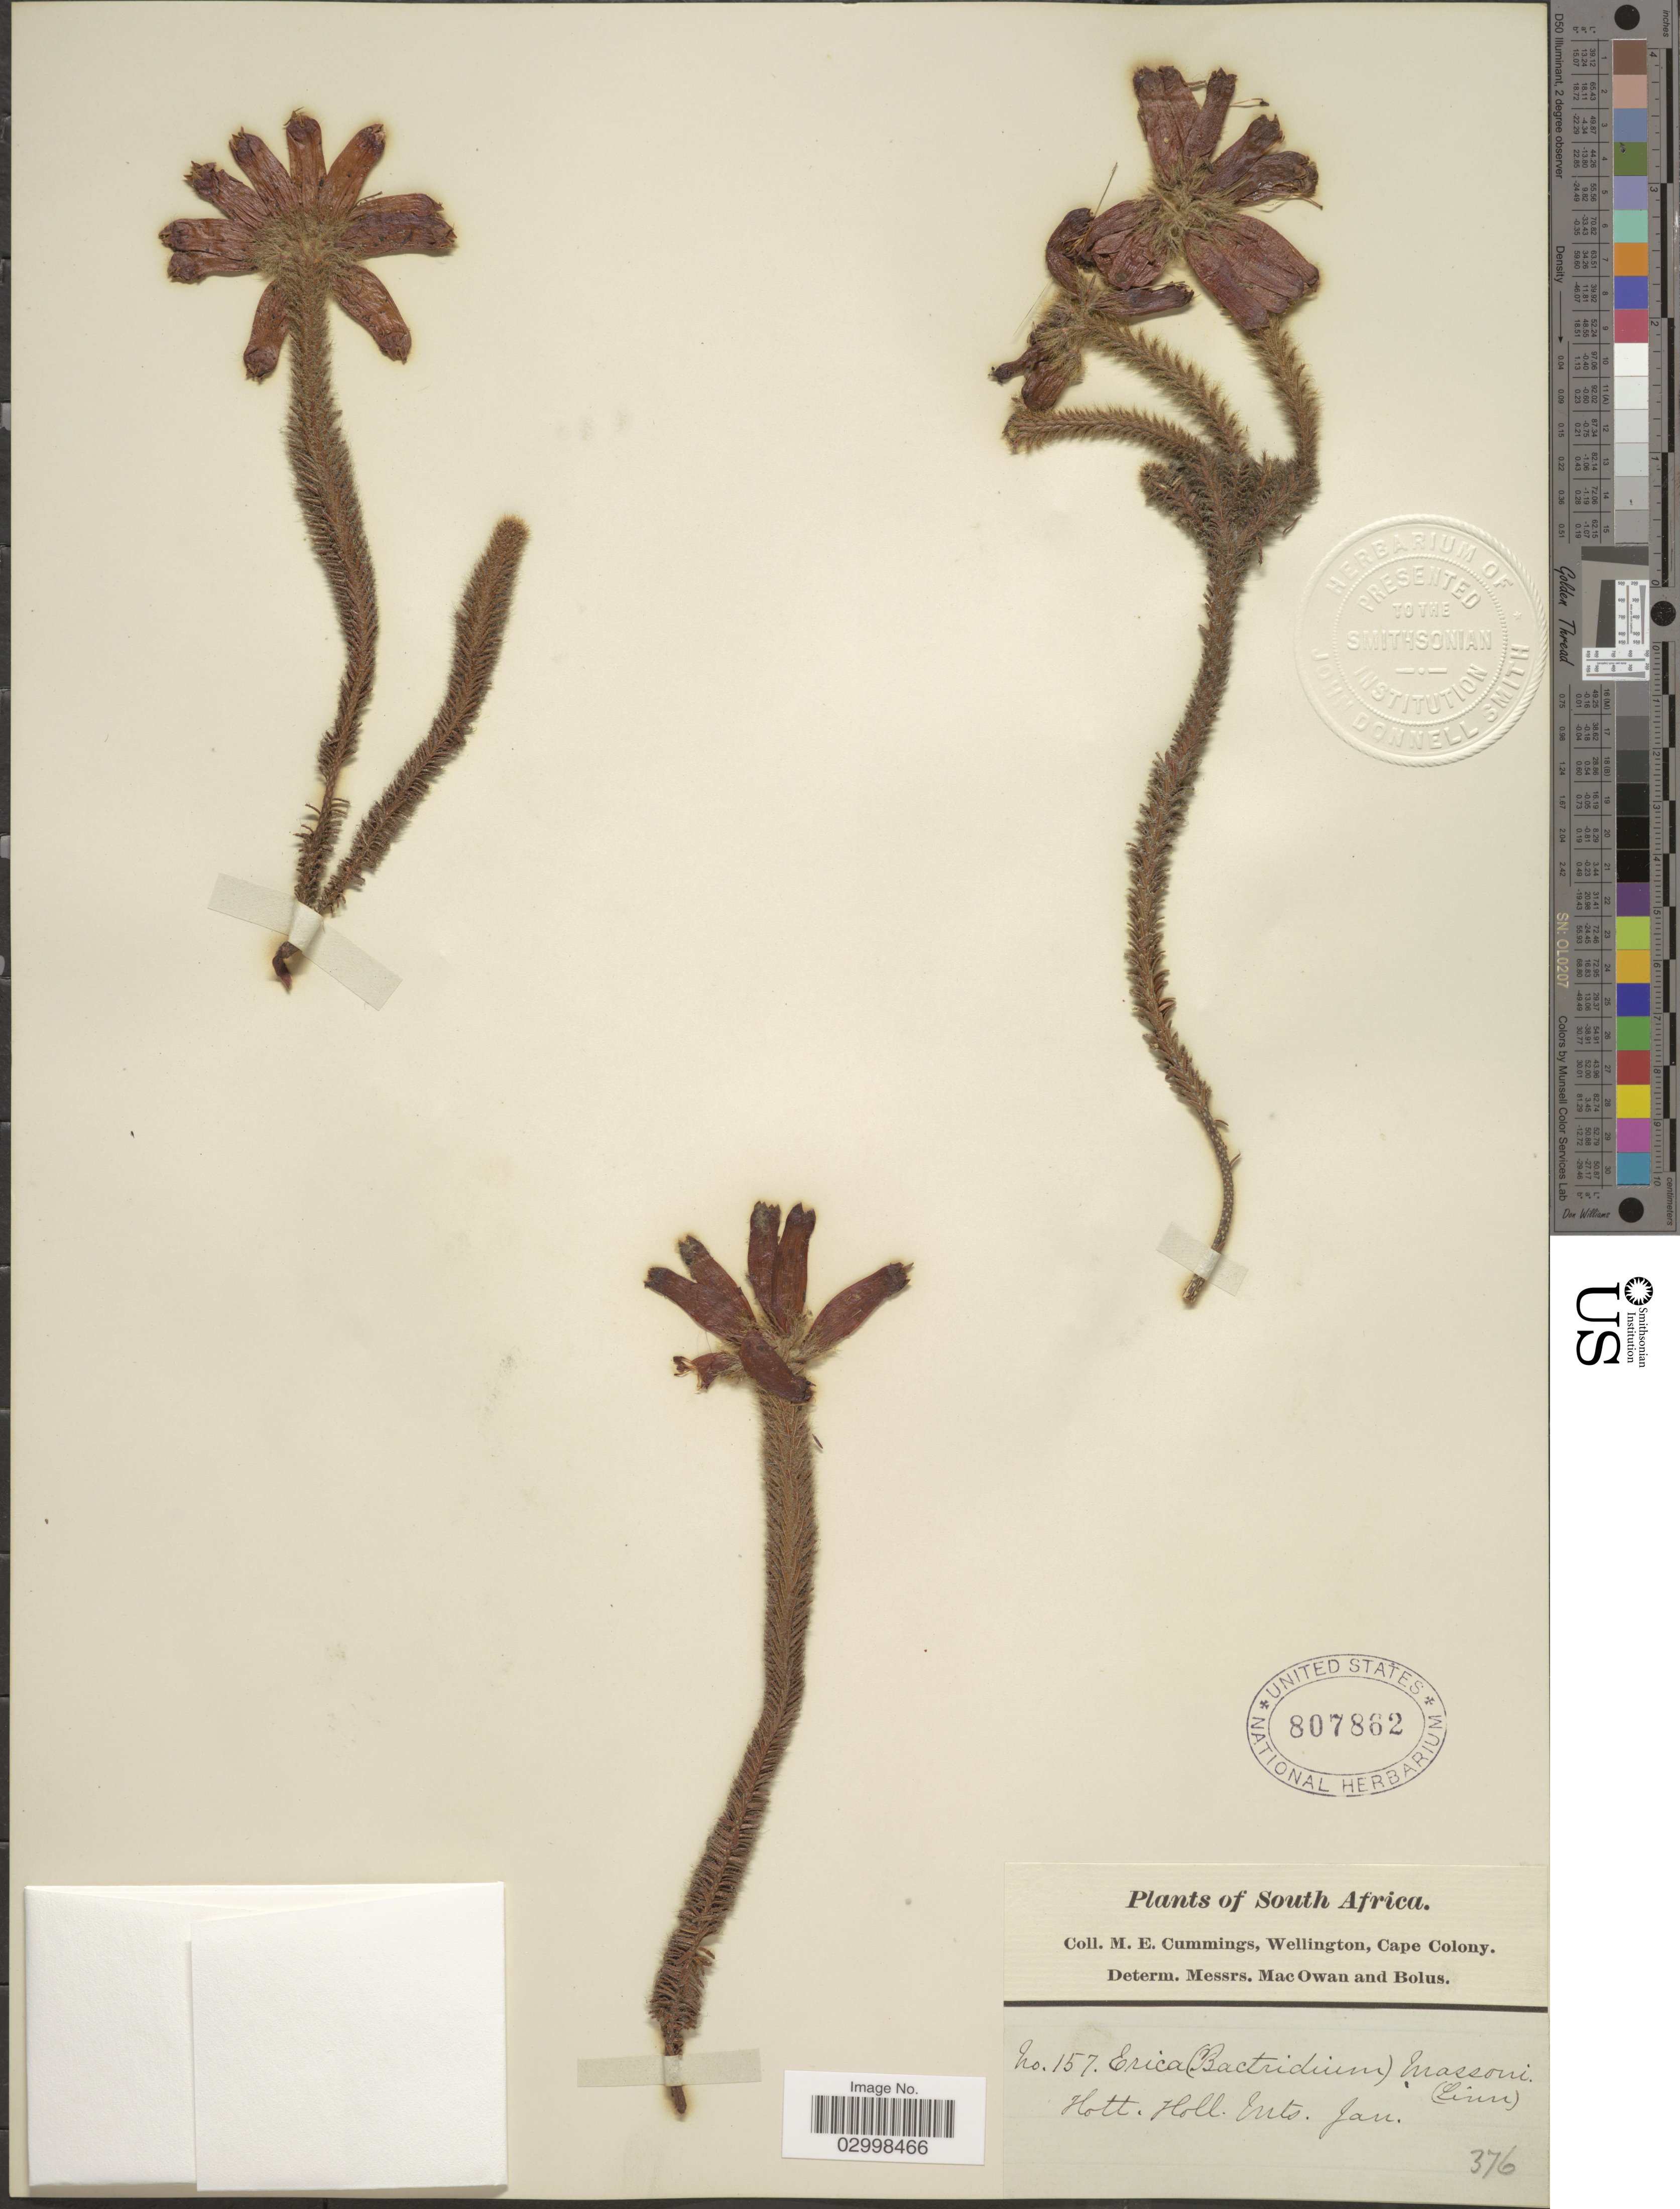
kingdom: Plantae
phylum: Tracheophyta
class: Magnoliopsida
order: Ericales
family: Ericaceae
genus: Erica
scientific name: Erica massonii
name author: L. f.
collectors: M. E. Cummings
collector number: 157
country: South Africa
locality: Hott. Holl. Mts.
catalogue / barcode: US 807862